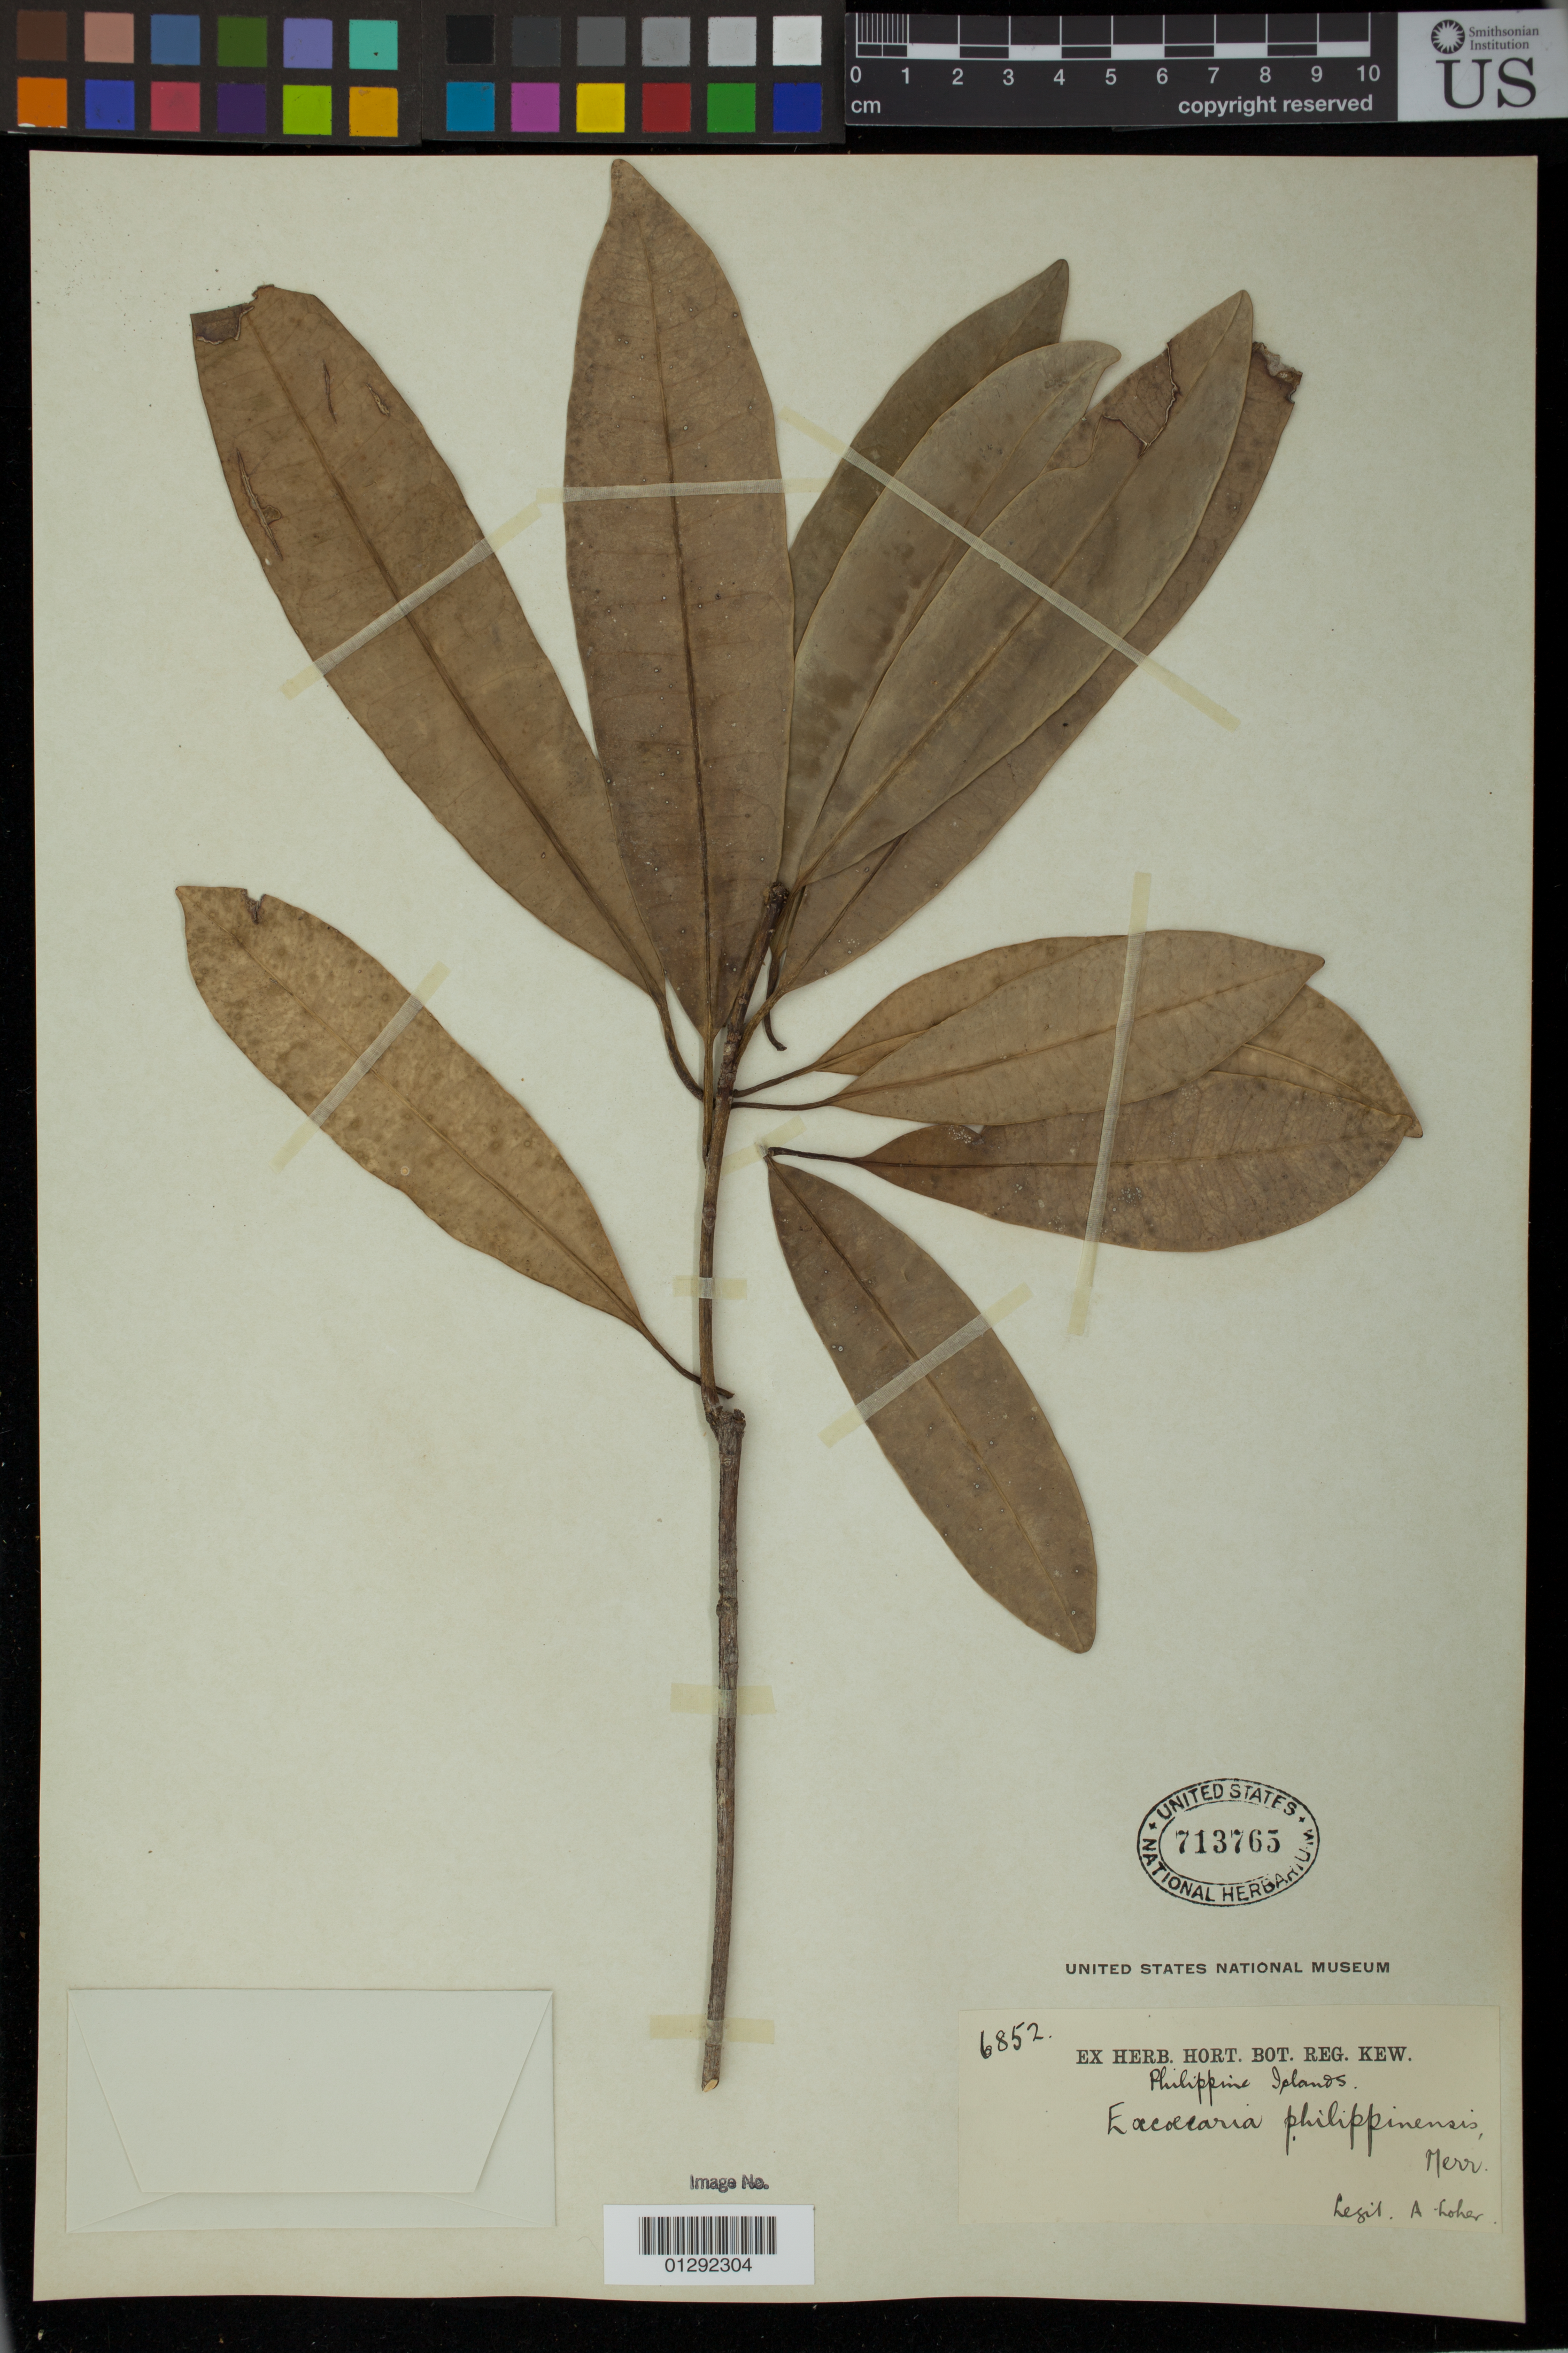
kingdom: Plantae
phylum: Tracheophyta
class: Magnoliopsida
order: Malpighiales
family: Euphorbiaceae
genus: Excoecaria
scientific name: Excoecaria philippinensis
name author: Merr.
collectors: A. Loher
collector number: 6852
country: Philippines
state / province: Cordillera (Administrative Region)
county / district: Benguet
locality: Luzon.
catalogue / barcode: US 713765